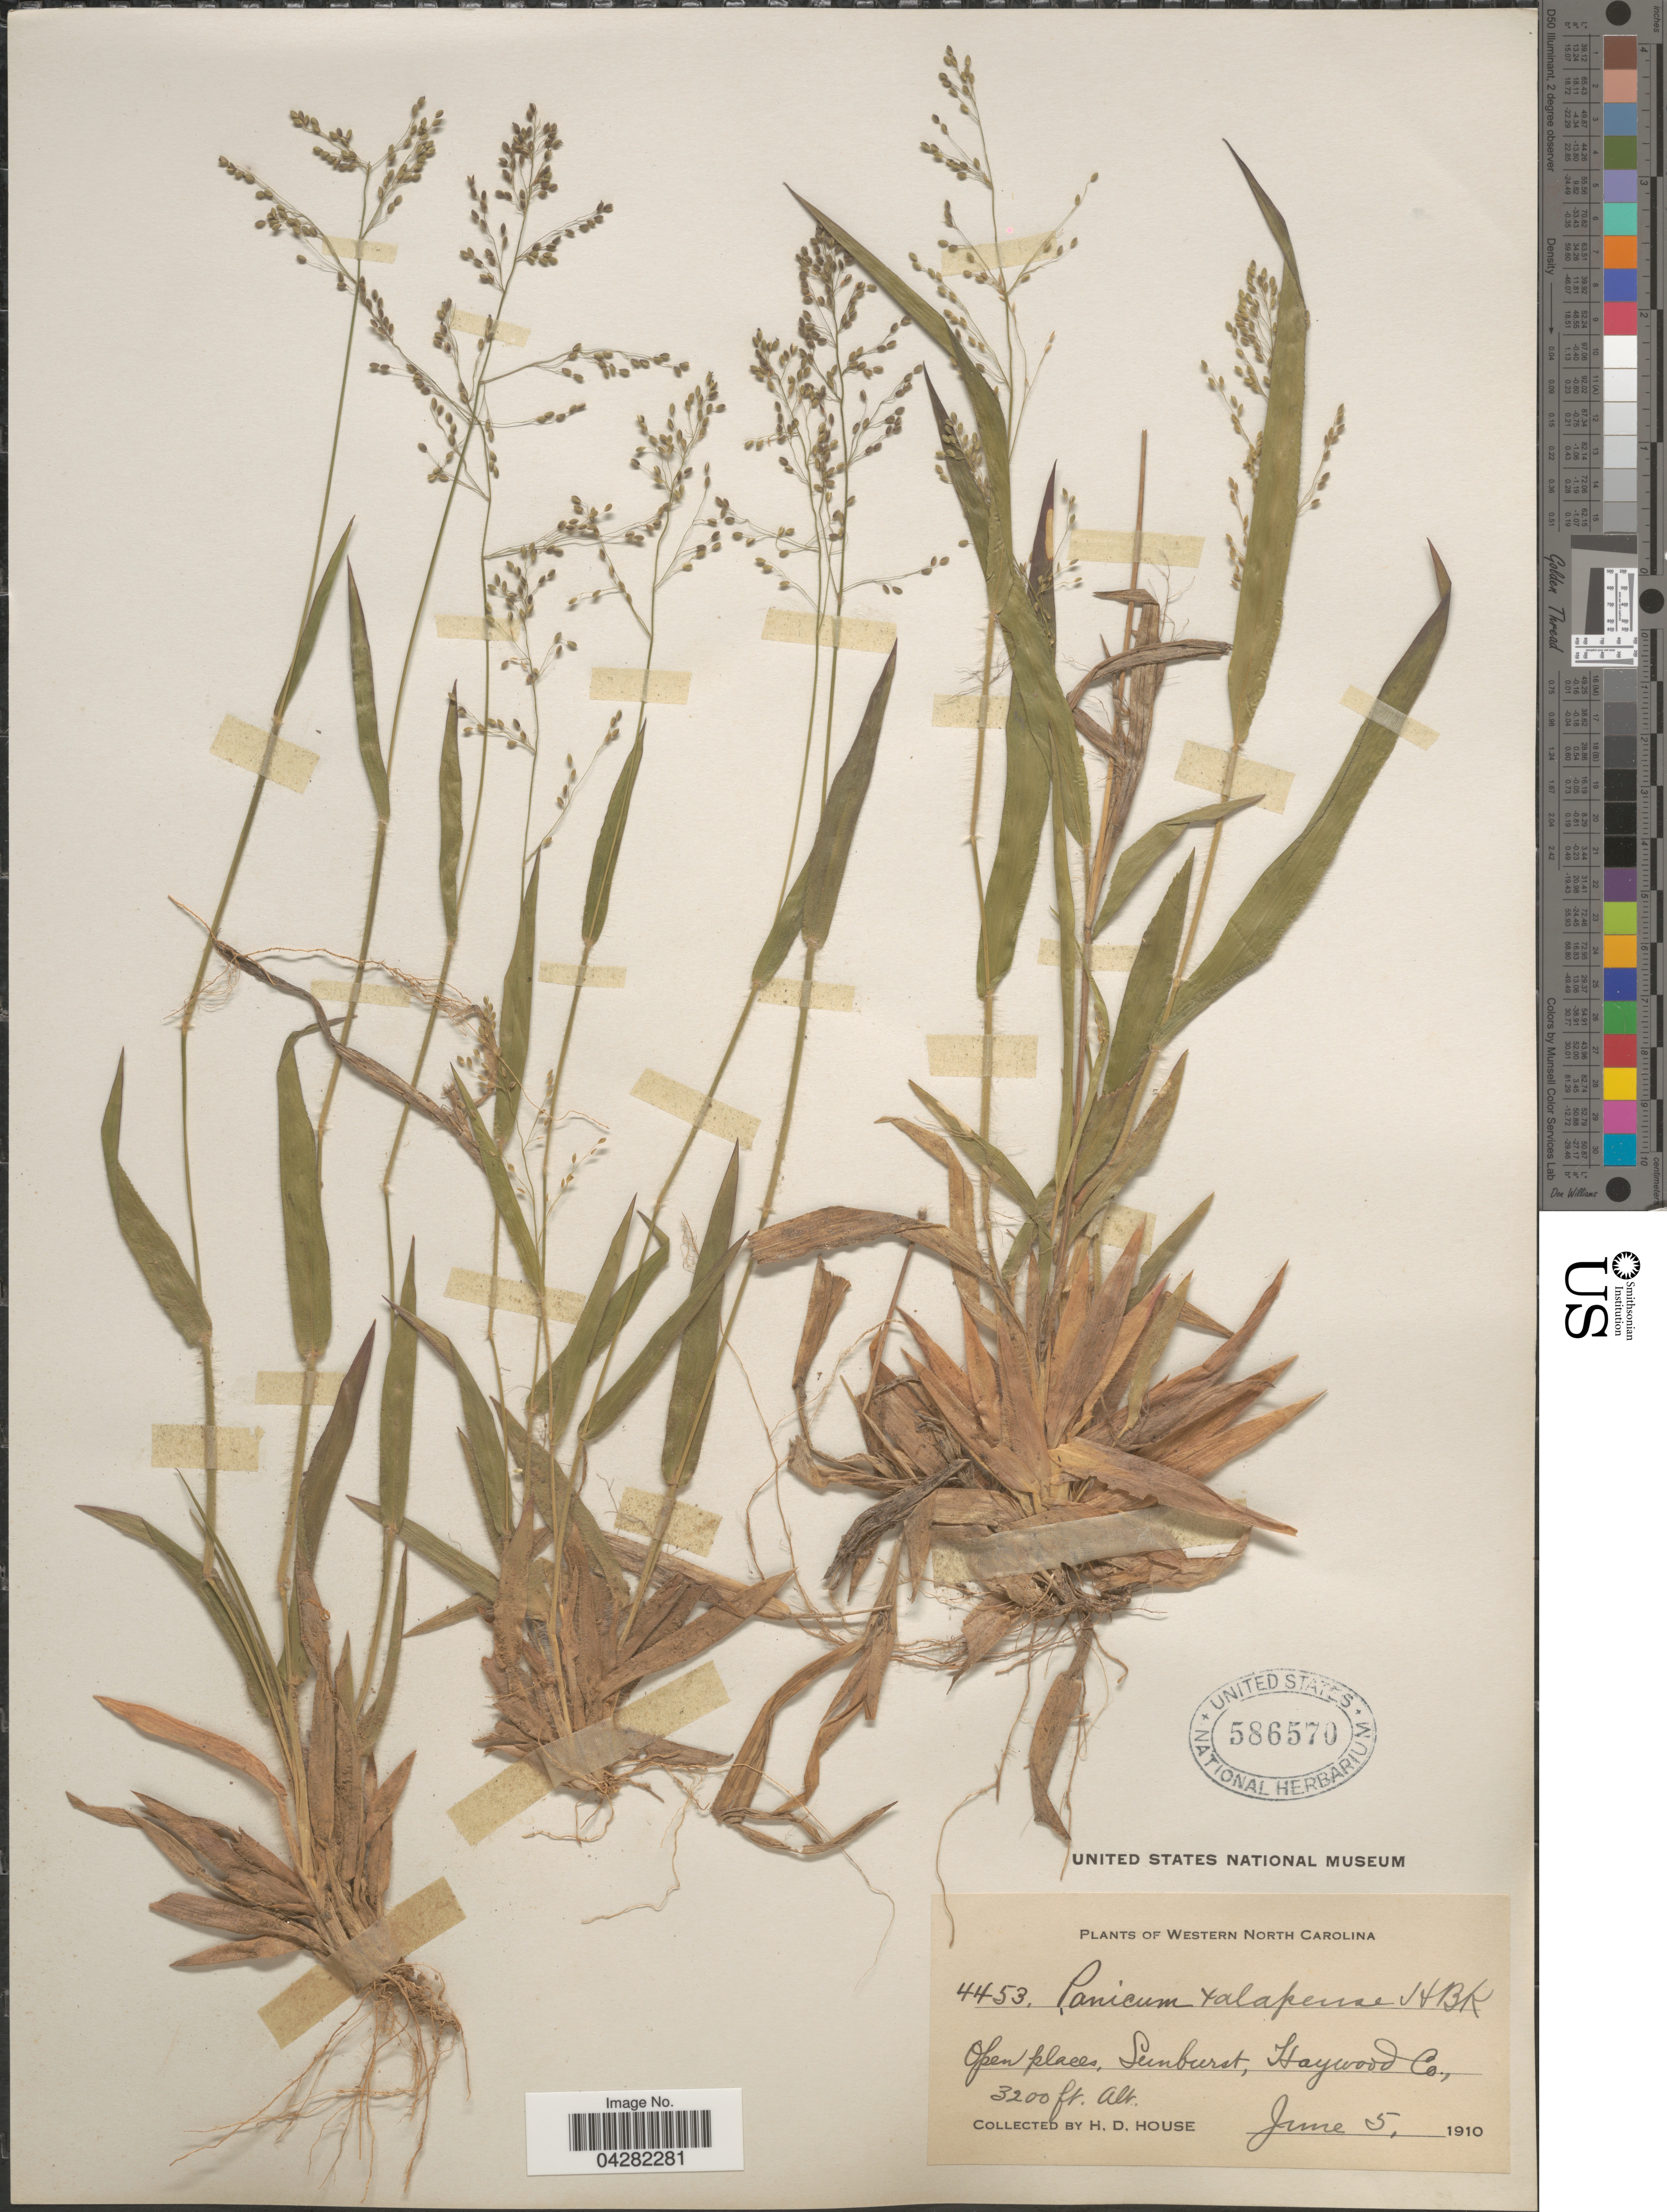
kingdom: Plantae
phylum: Tracheophyta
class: Liliopsida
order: Poales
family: Poaceae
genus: Dichanthelium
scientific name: Dichanthelium laxiflorum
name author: (Lam.) Gould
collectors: H. D. House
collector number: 4453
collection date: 1910-06-05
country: United States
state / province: North Carolina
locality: Western North Carolina. Open places, Sunburst, Haywood Co.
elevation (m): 975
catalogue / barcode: US 586570